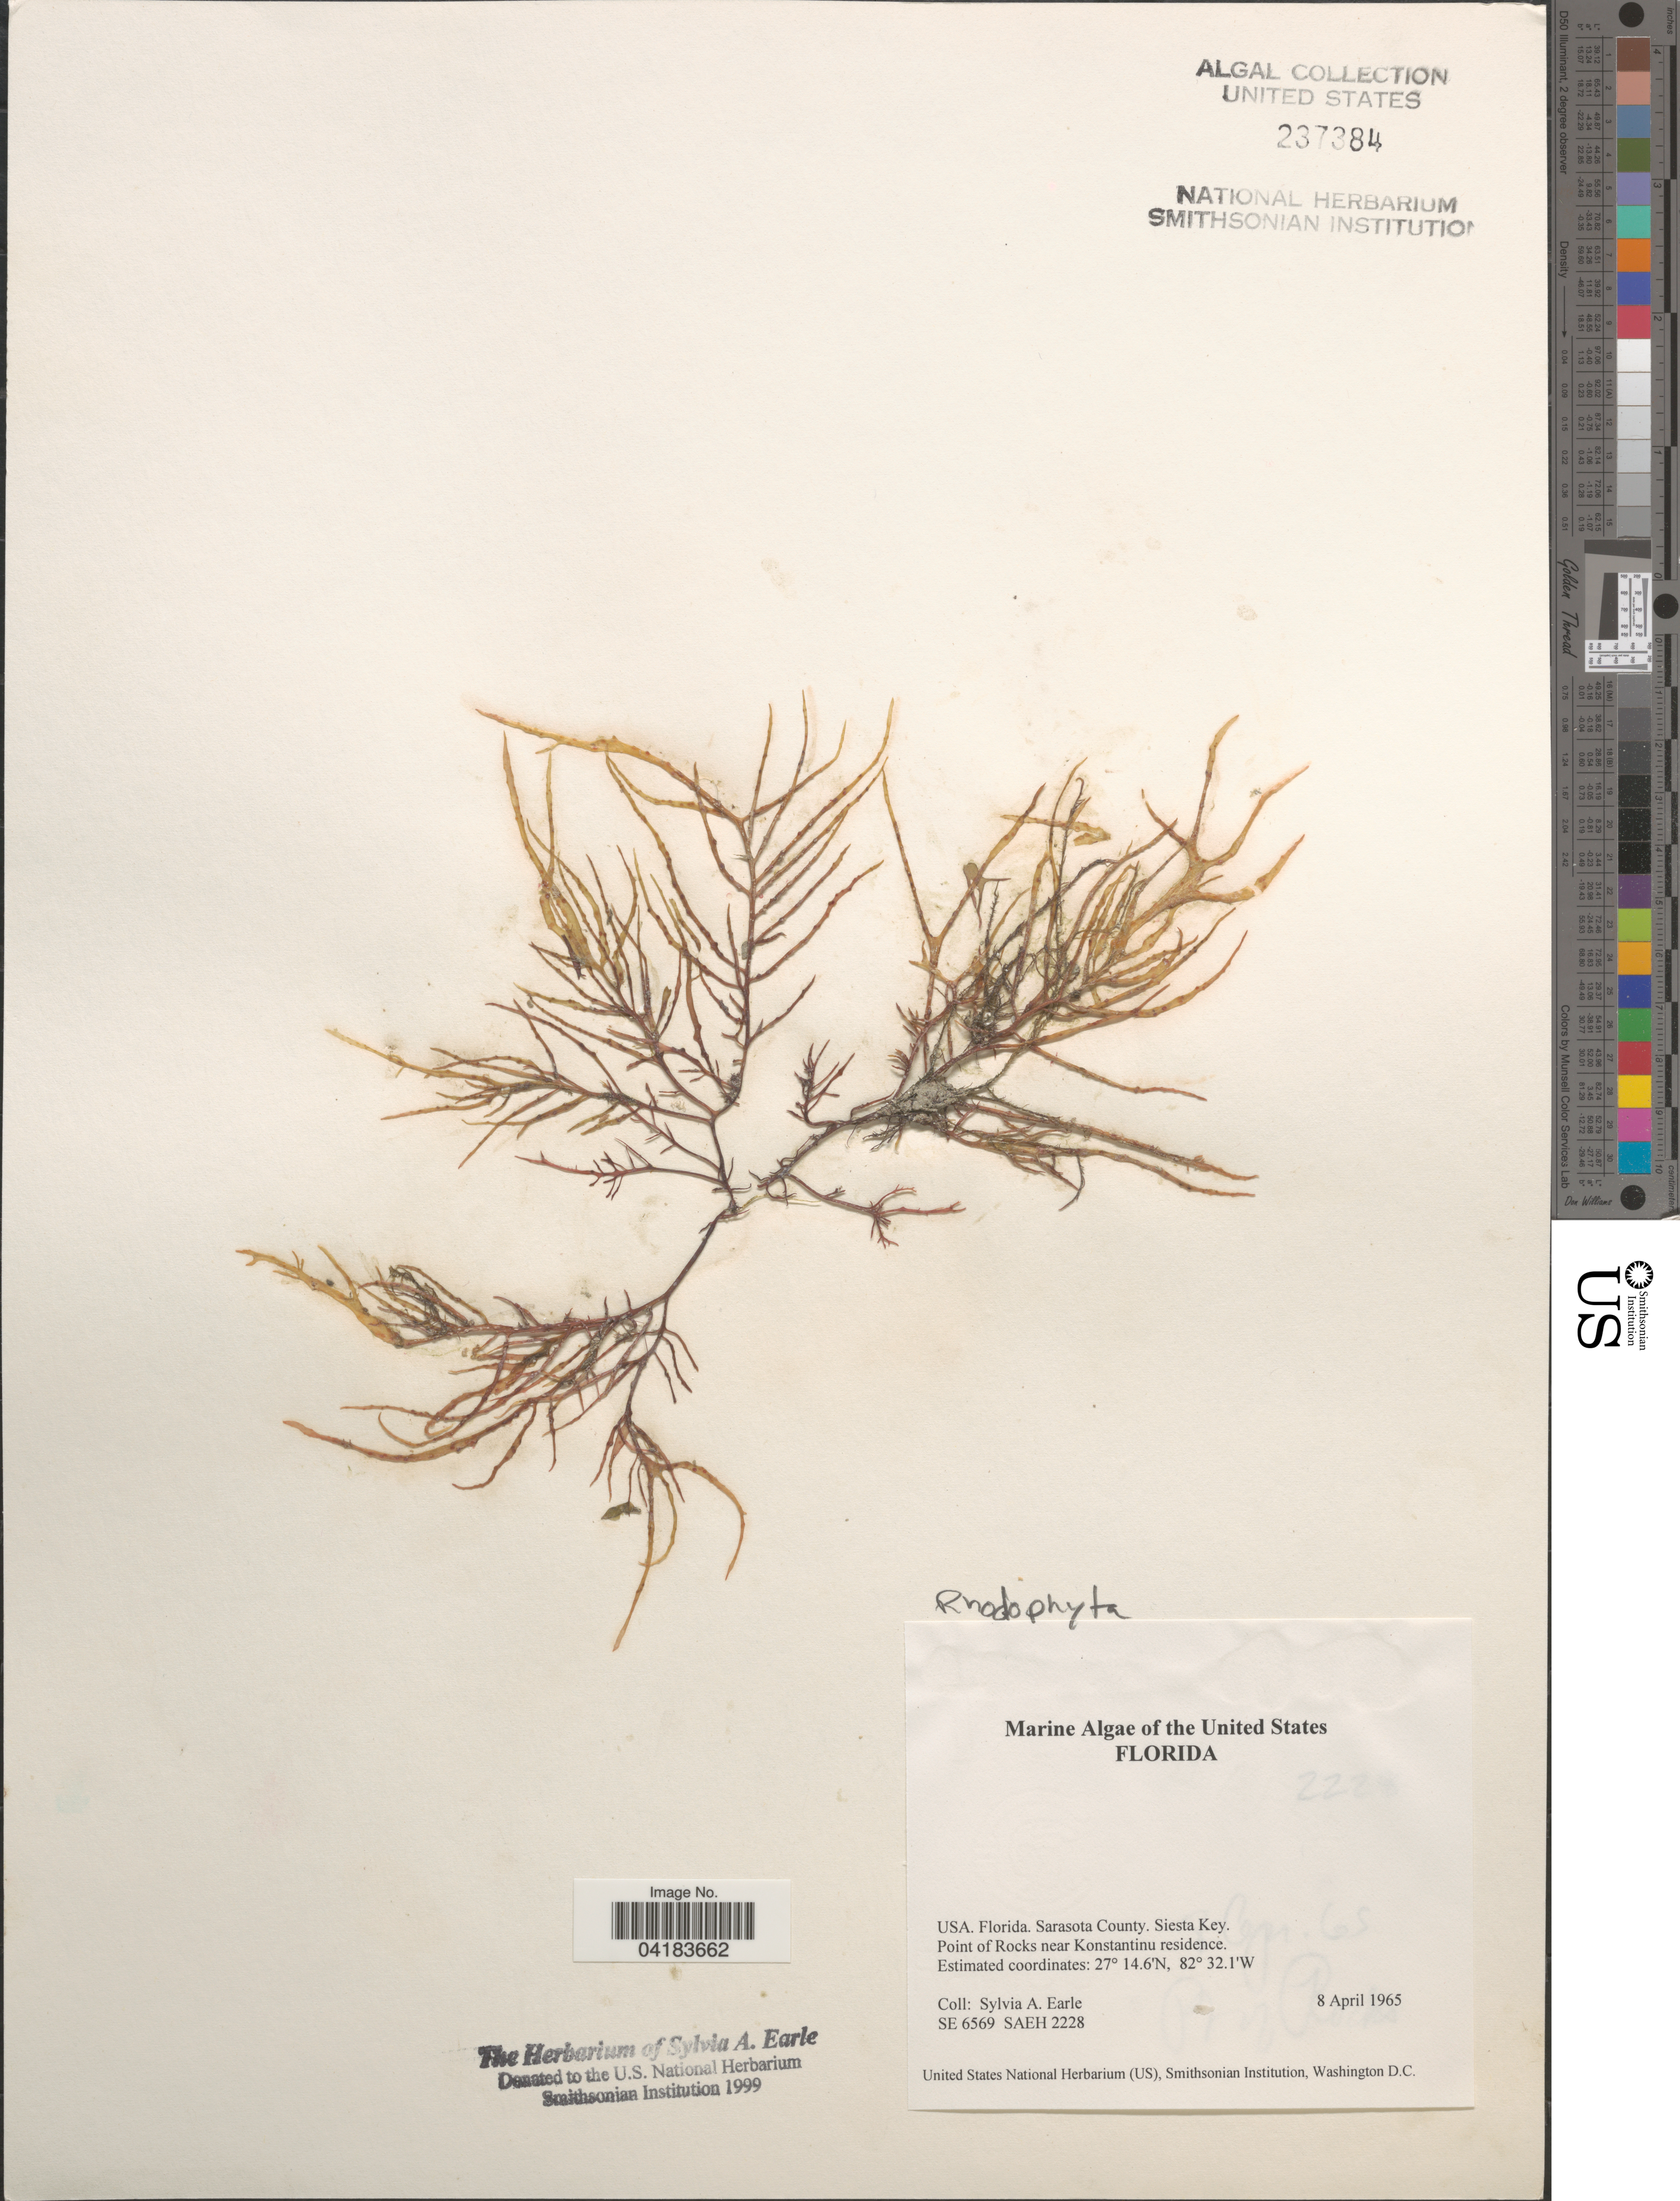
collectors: S. A. Earle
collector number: SE6569/SAEH2228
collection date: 1965-04-08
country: United States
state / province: Florida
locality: Sarasota County. Siesta Key. Point of Rocks near Konstantinu residence.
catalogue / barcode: US 237384